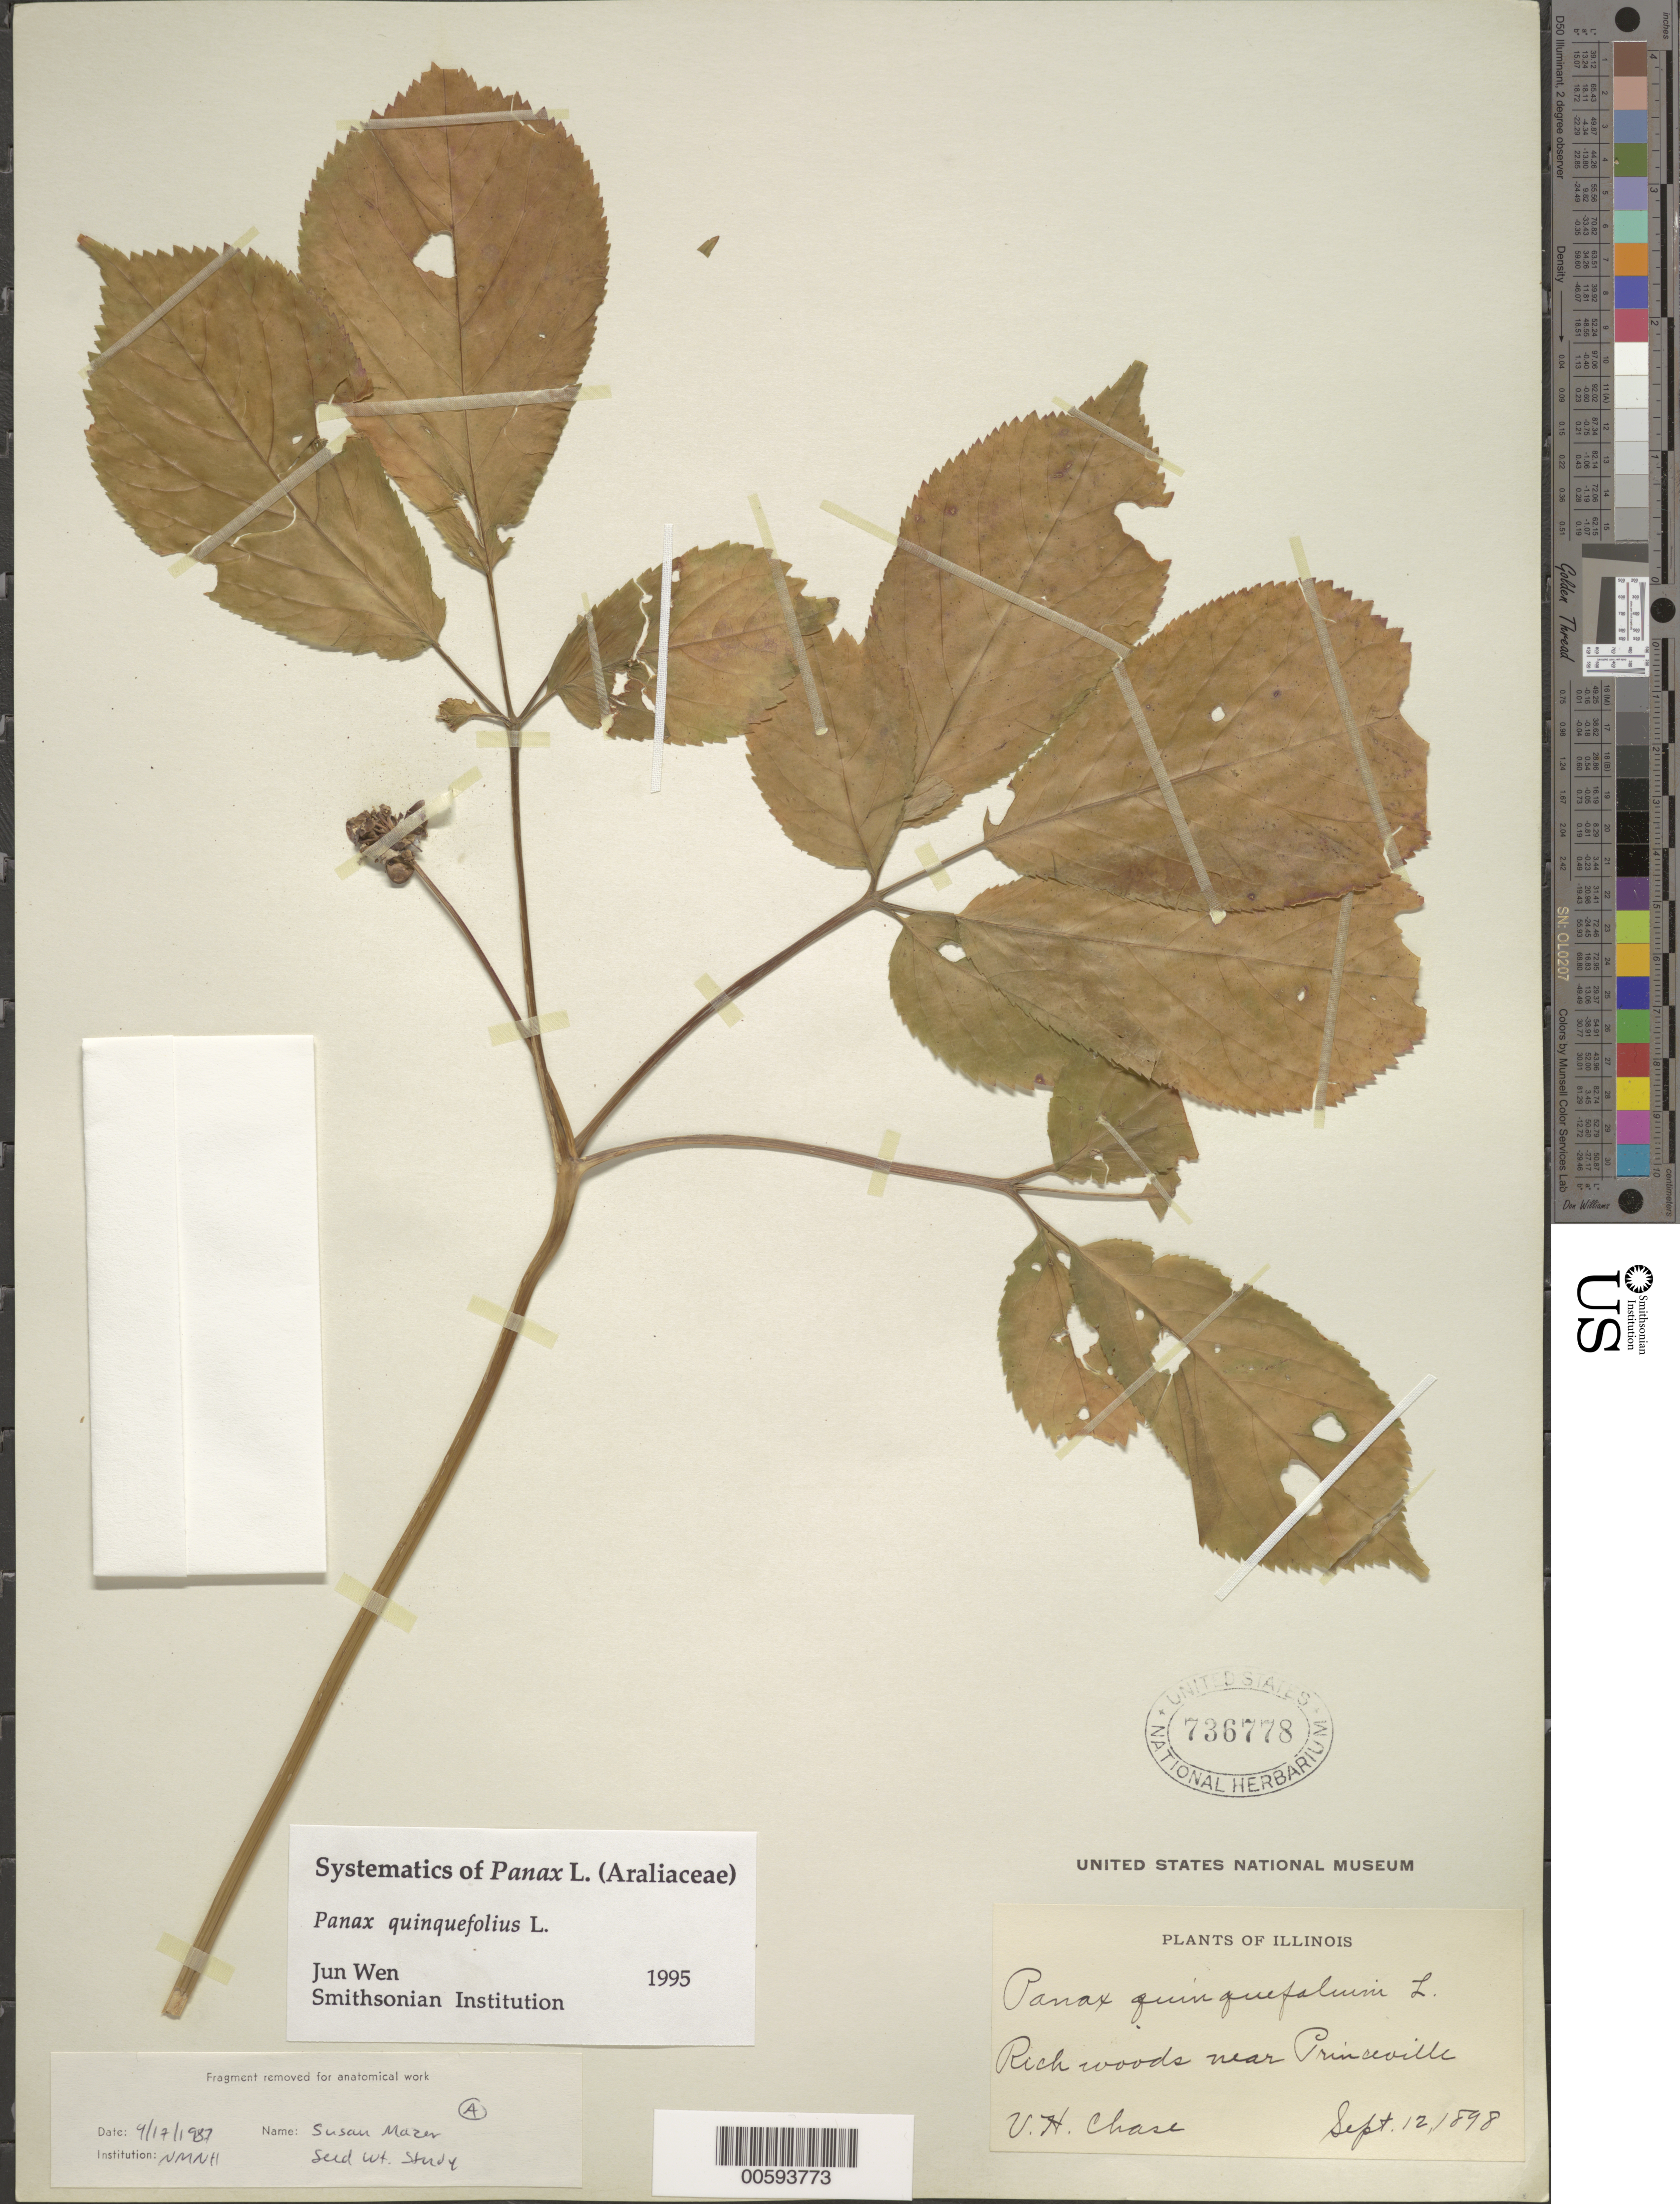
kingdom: Plantae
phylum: Tracheophyta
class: Magnoliopsida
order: Apiales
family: Araliaceae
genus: Panax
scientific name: Panax quinquefolius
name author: L.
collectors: V. H. Chase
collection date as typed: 12 Sep 1898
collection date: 1898-09-12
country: United States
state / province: Illinois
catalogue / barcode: US 736778